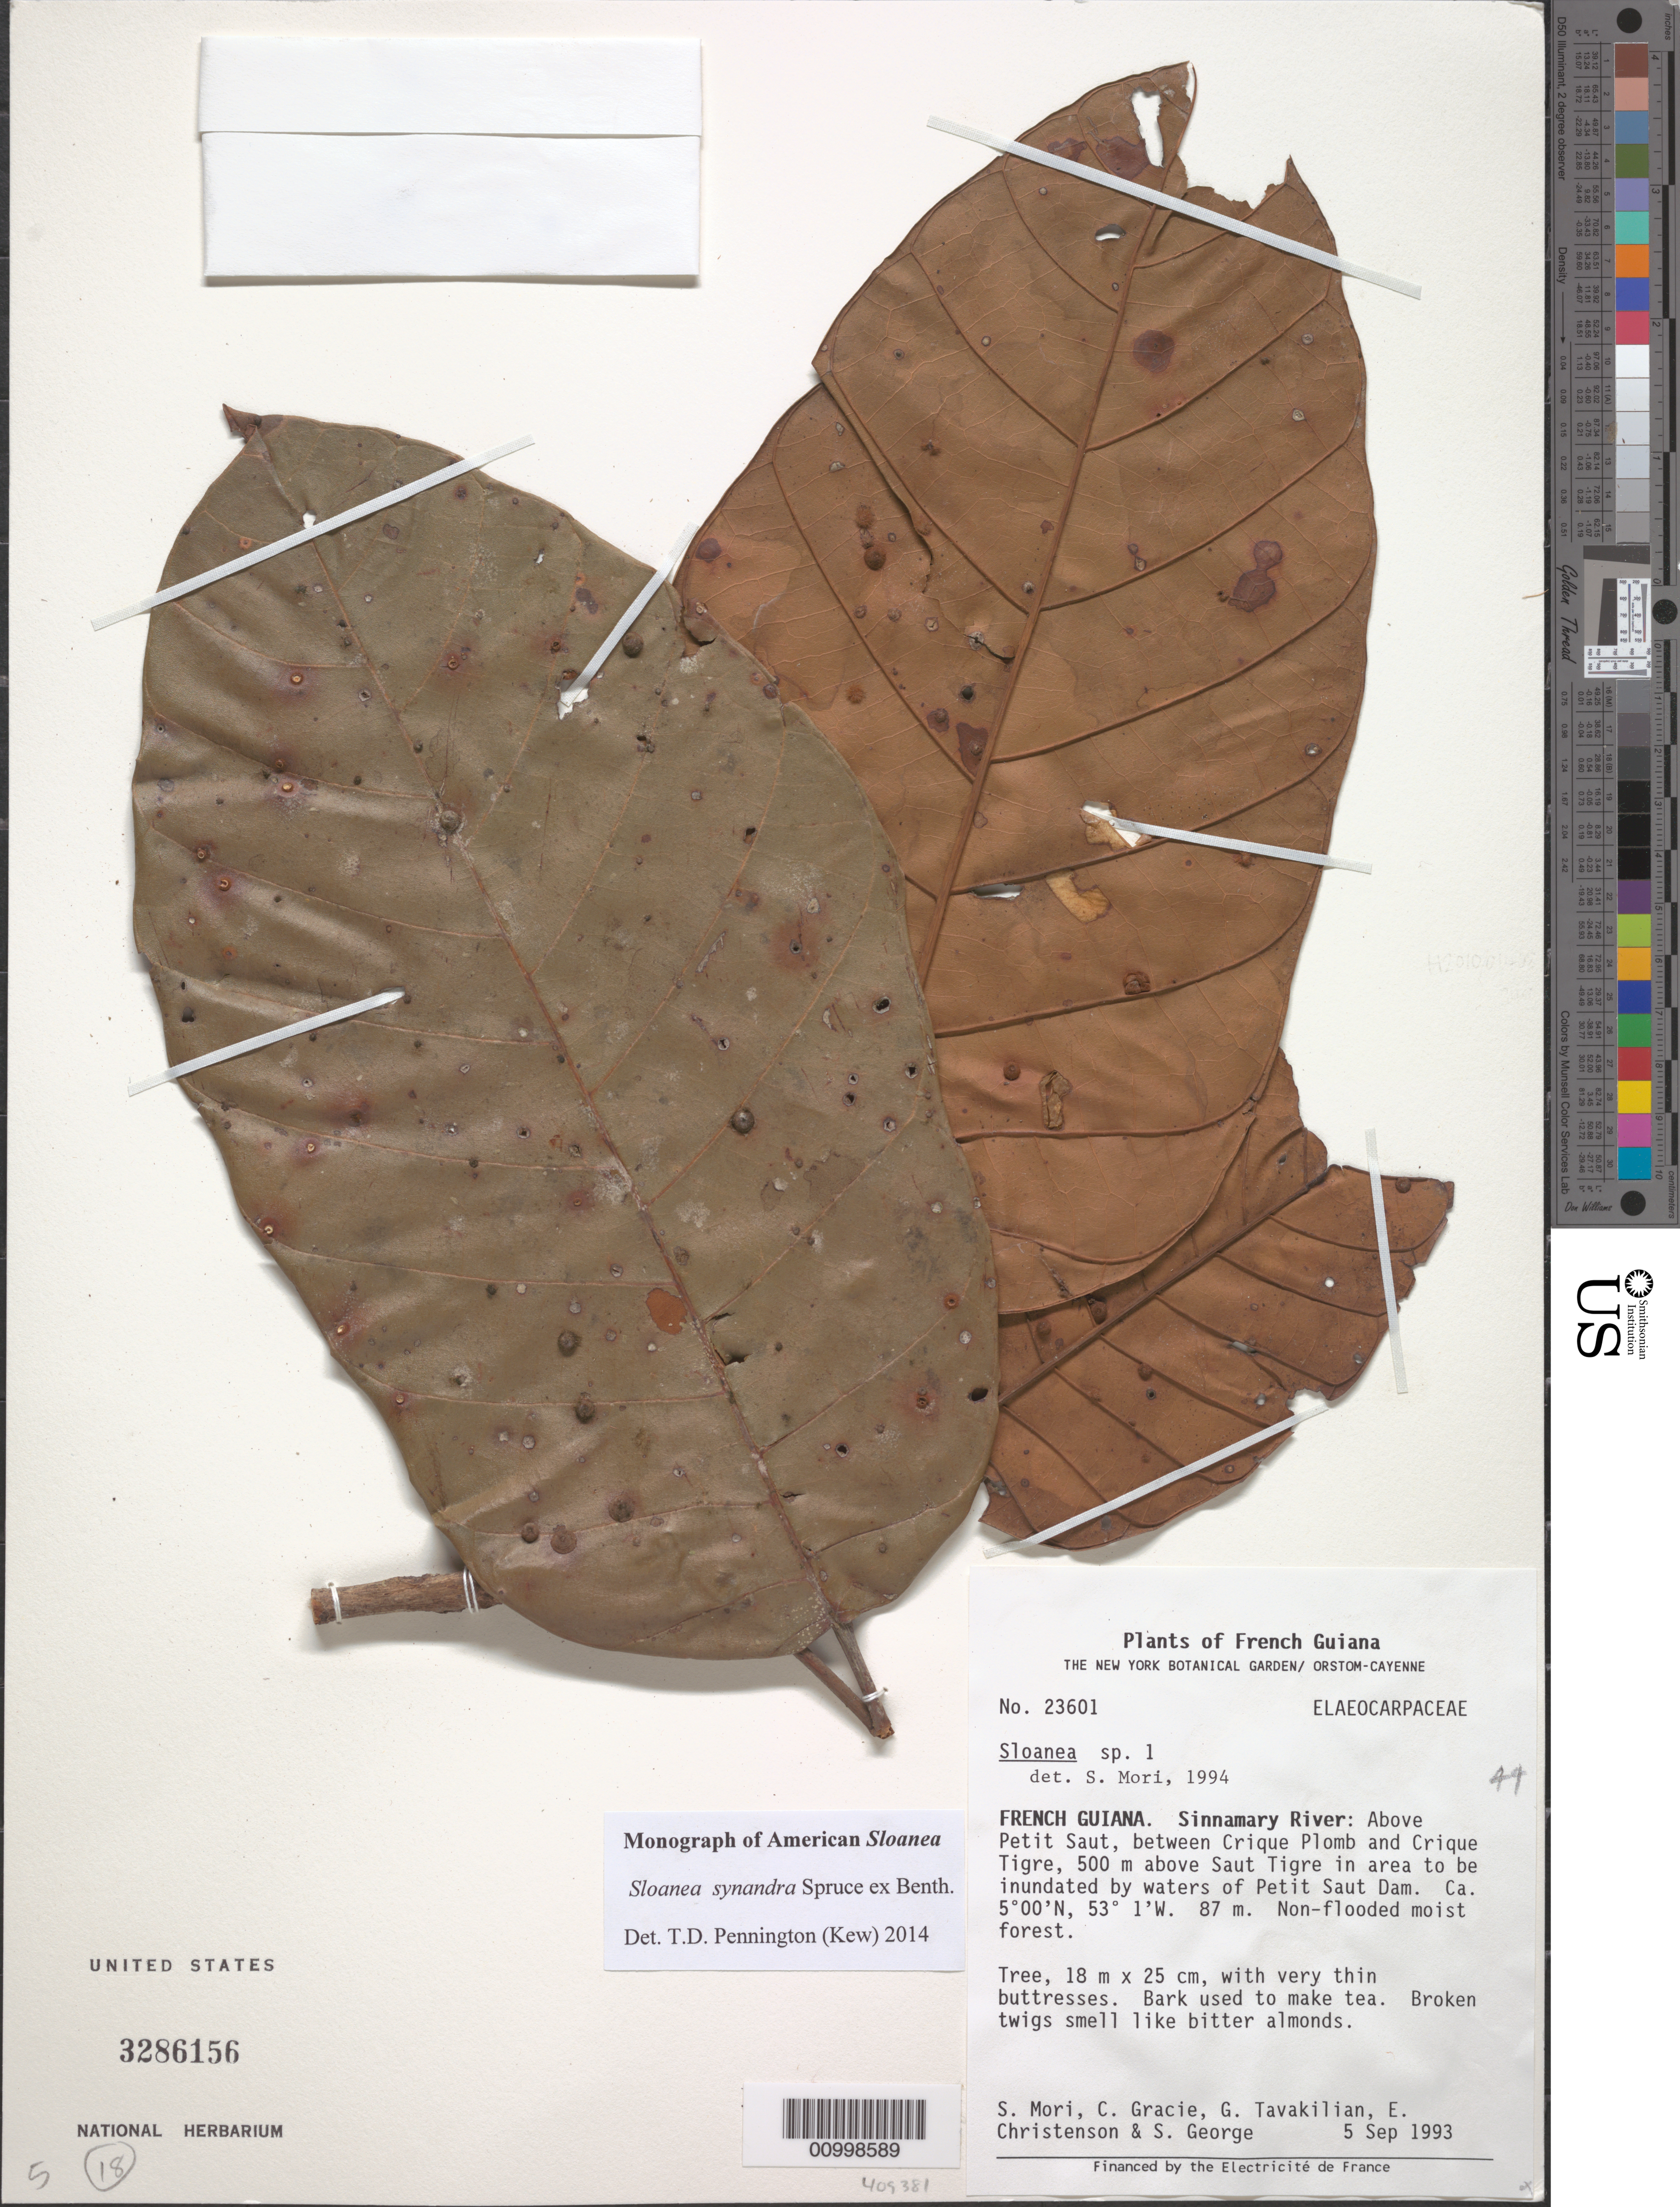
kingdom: Plantae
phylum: Tracheophyta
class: Magnoliopsida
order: Oxalidales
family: Elaeocarpaceae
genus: Sloanea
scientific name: Sloanea synandra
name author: Spruce ex Benth.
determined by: Pennington, T. D., (K)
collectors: S. Mori, C. A. Gracie, G. Tavakilian, E. Christenson & S. George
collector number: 23601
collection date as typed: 5-Sep-93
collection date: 1993-09-05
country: French Guiana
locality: Sinnamary River, above Petit Saut, between Crique Plomb and Crique Tigre, 500 m about Saut Tigre in area to be inundated by waters of Petit Saut Dam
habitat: Non-flooded moist forest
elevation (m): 87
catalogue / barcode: US 3286156